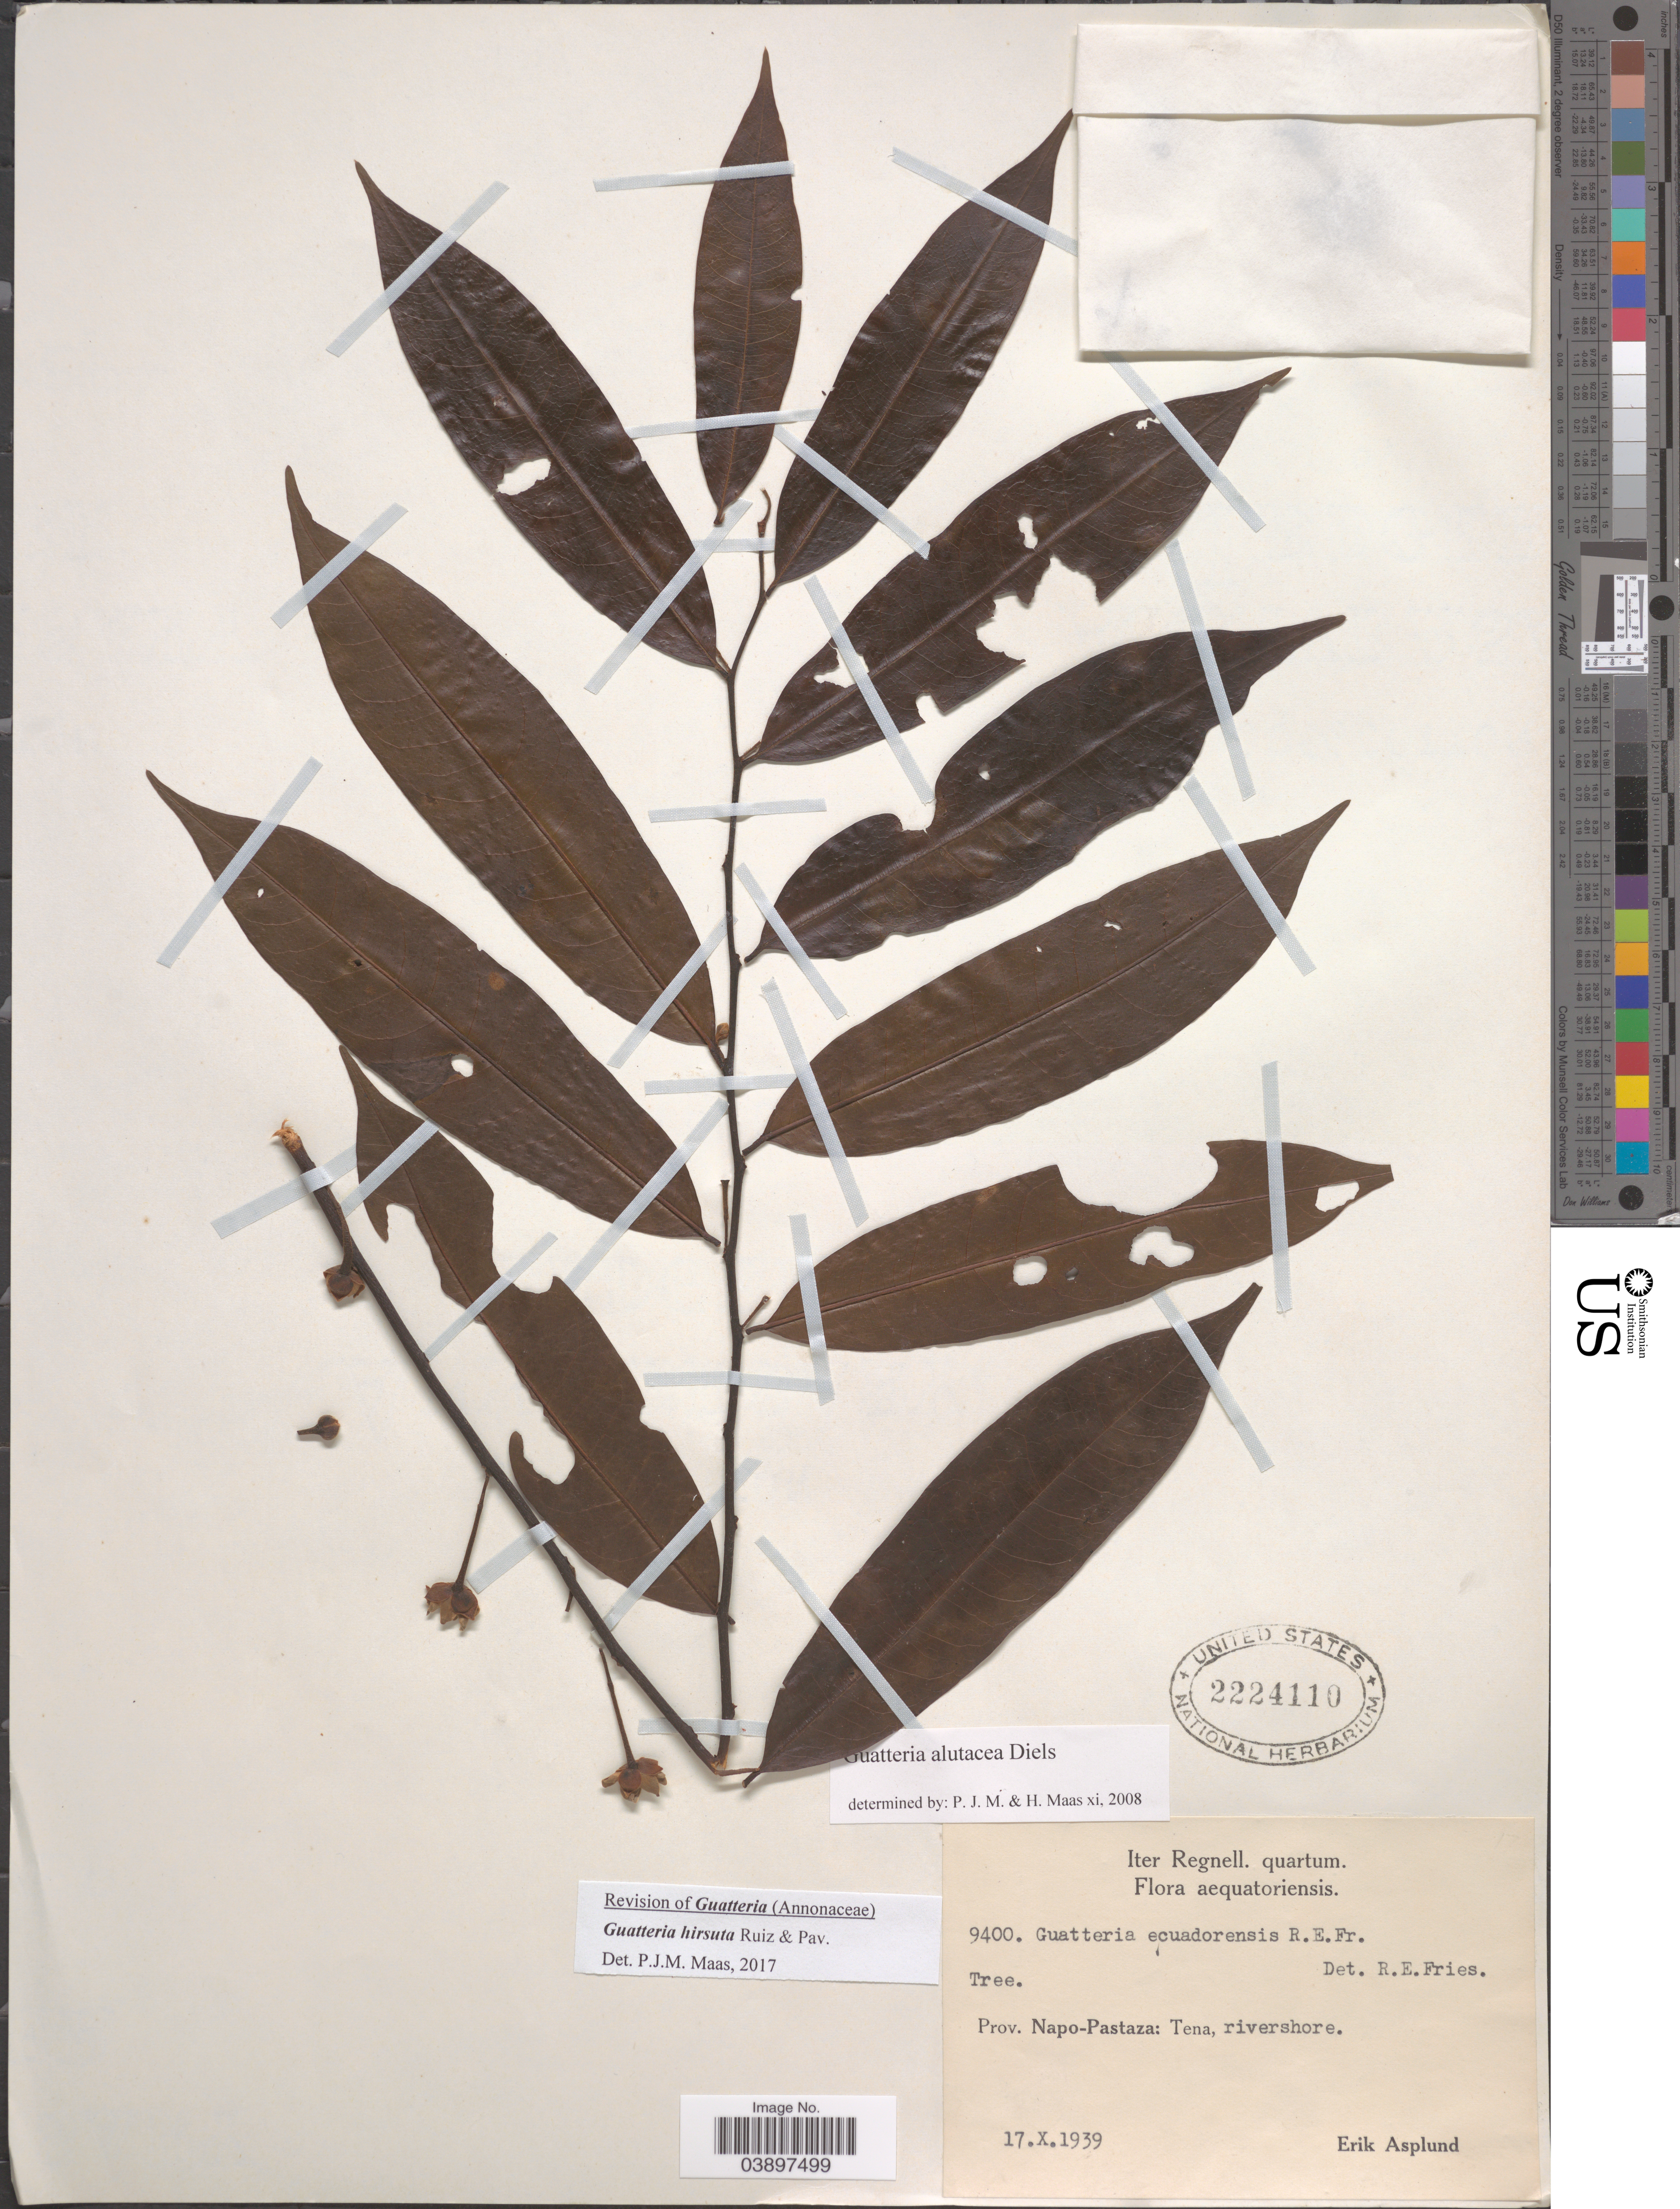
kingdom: Plantae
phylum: Tracheophyta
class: Magnoliopsida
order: Magnoliales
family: Annonaceae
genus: Guatteria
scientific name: Guatteria hirsuta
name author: Ruiz & Pav.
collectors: E. Asplund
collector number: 9400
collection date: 1939-10-17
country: Ecuador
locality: Aequatoriensis. Prov. Napo-Pastaza: Tena, rivershore.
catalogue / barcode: US 2224110